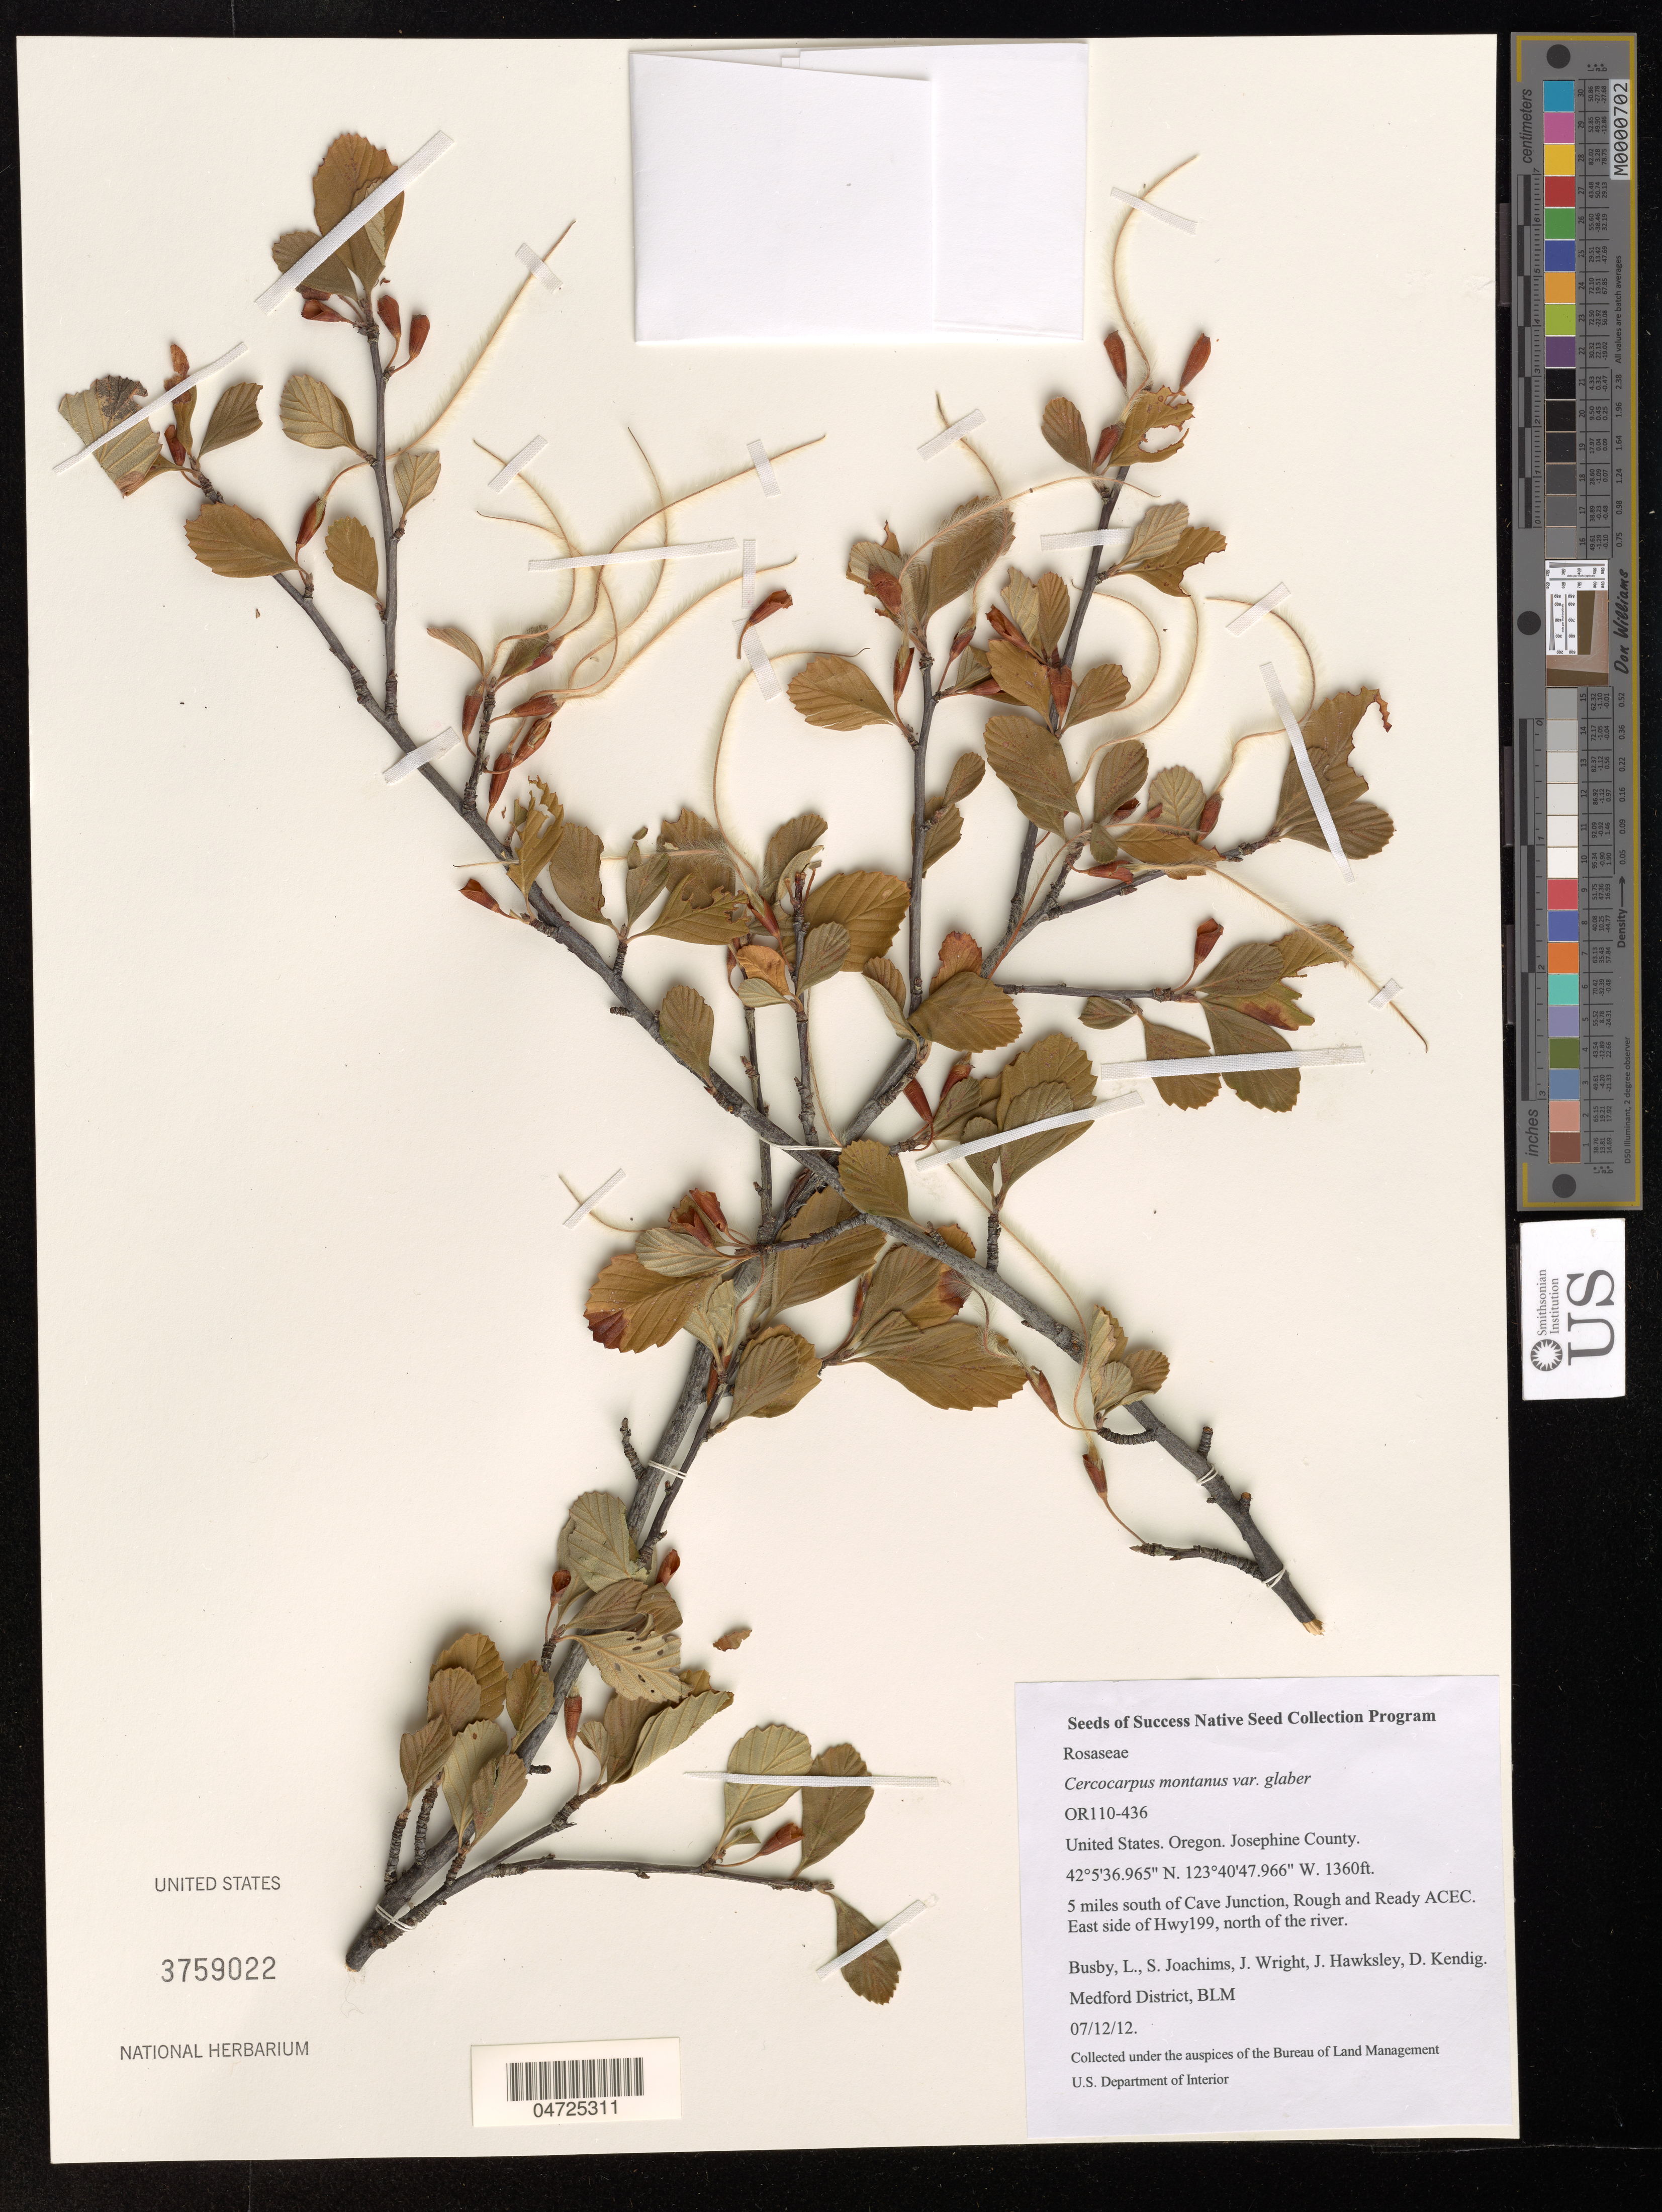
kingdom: Plantae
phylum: Tracheophyta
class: Magnoliopsida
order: Rosales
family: Rosaceae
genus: Cercocarpus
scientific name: Cercocarpus montanus var. glaber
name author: (S. Watson) F.L. Martin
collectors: L. Busby, S. Joachims, J. Wright, J. Hawksley & D. Kendig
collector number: OR110-436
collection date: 2012-07-12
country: United States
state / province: Oregon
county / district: Josephine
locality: Josephine County. 5 miles south of Cave Junction, Rough and Ready ACEC. East side of Hwy199, north of the river.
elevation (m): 415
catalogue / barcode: US 3759022